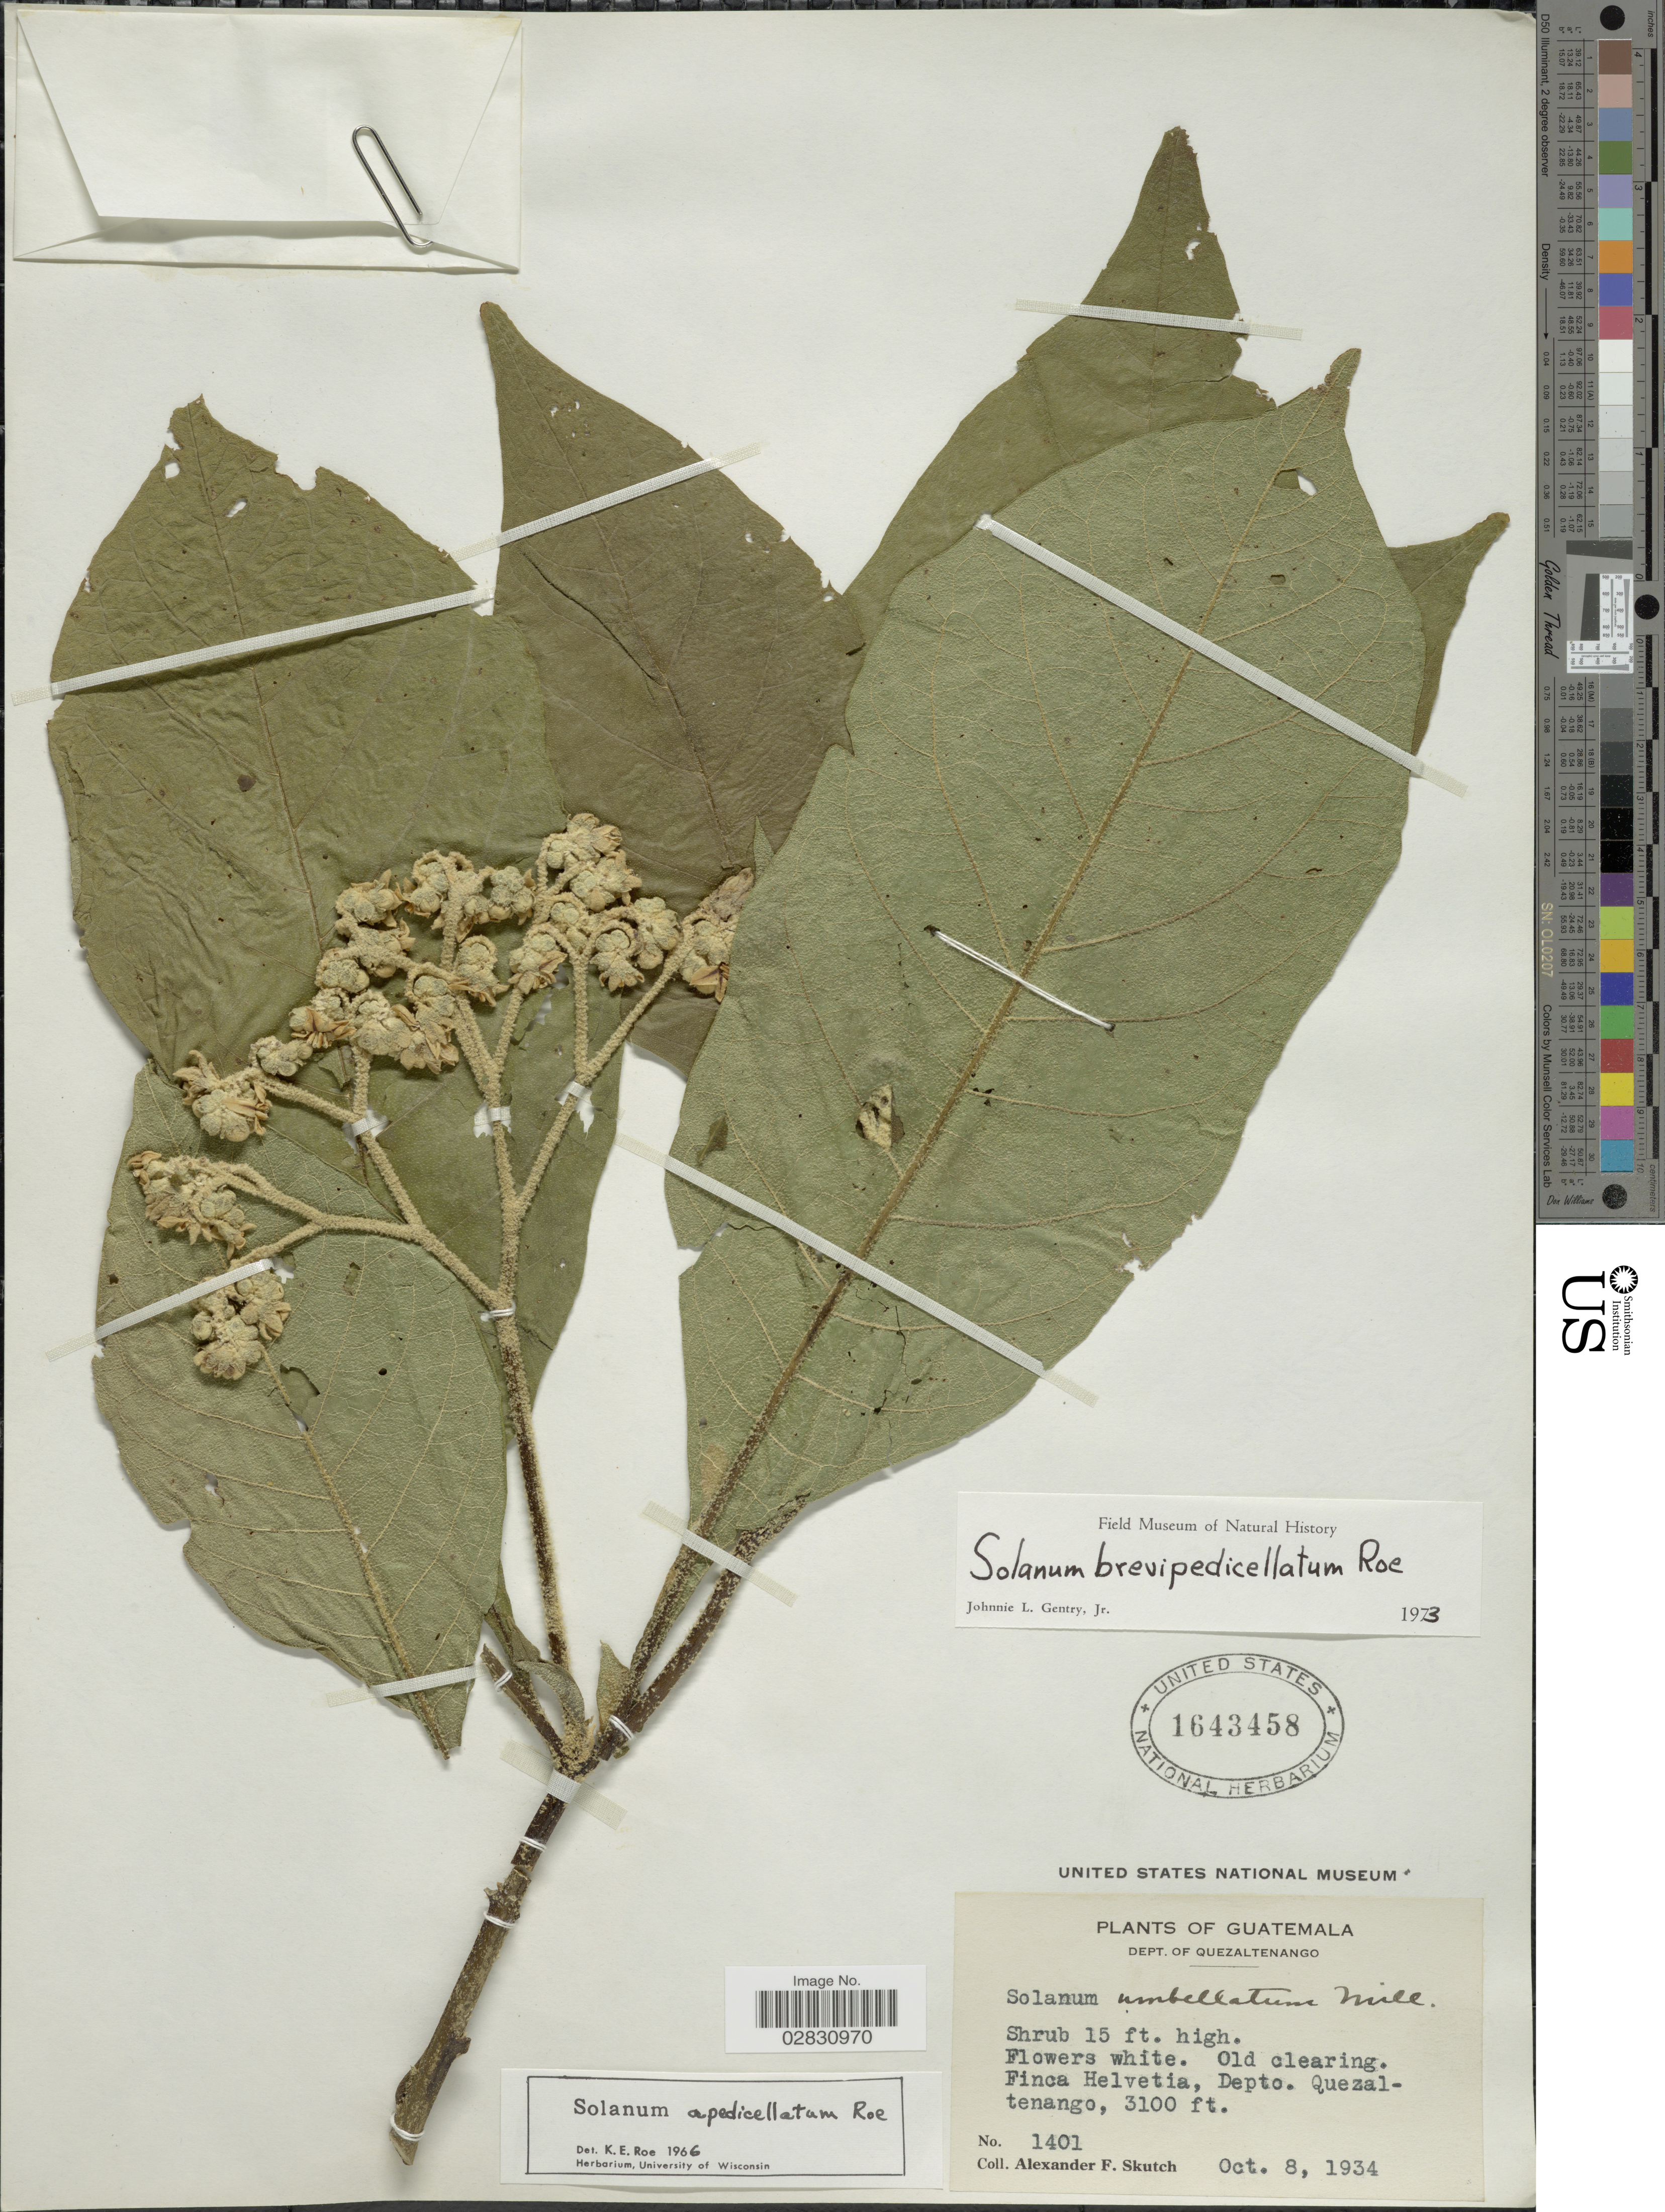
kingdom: Plantae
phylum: Tracheophyta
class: Magnoliopsida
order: Solanales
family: Solanaceae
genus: Solanum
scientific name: Solanum brevipedicellatum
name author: K.E. Roe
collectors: A. F. Skutch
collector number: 1401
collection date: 1934-10-08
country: Guatemala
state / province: Quetzaltenango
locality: Finca Helvetia, Depto. Quezaltenango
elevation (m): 945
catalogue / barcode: US 1643458